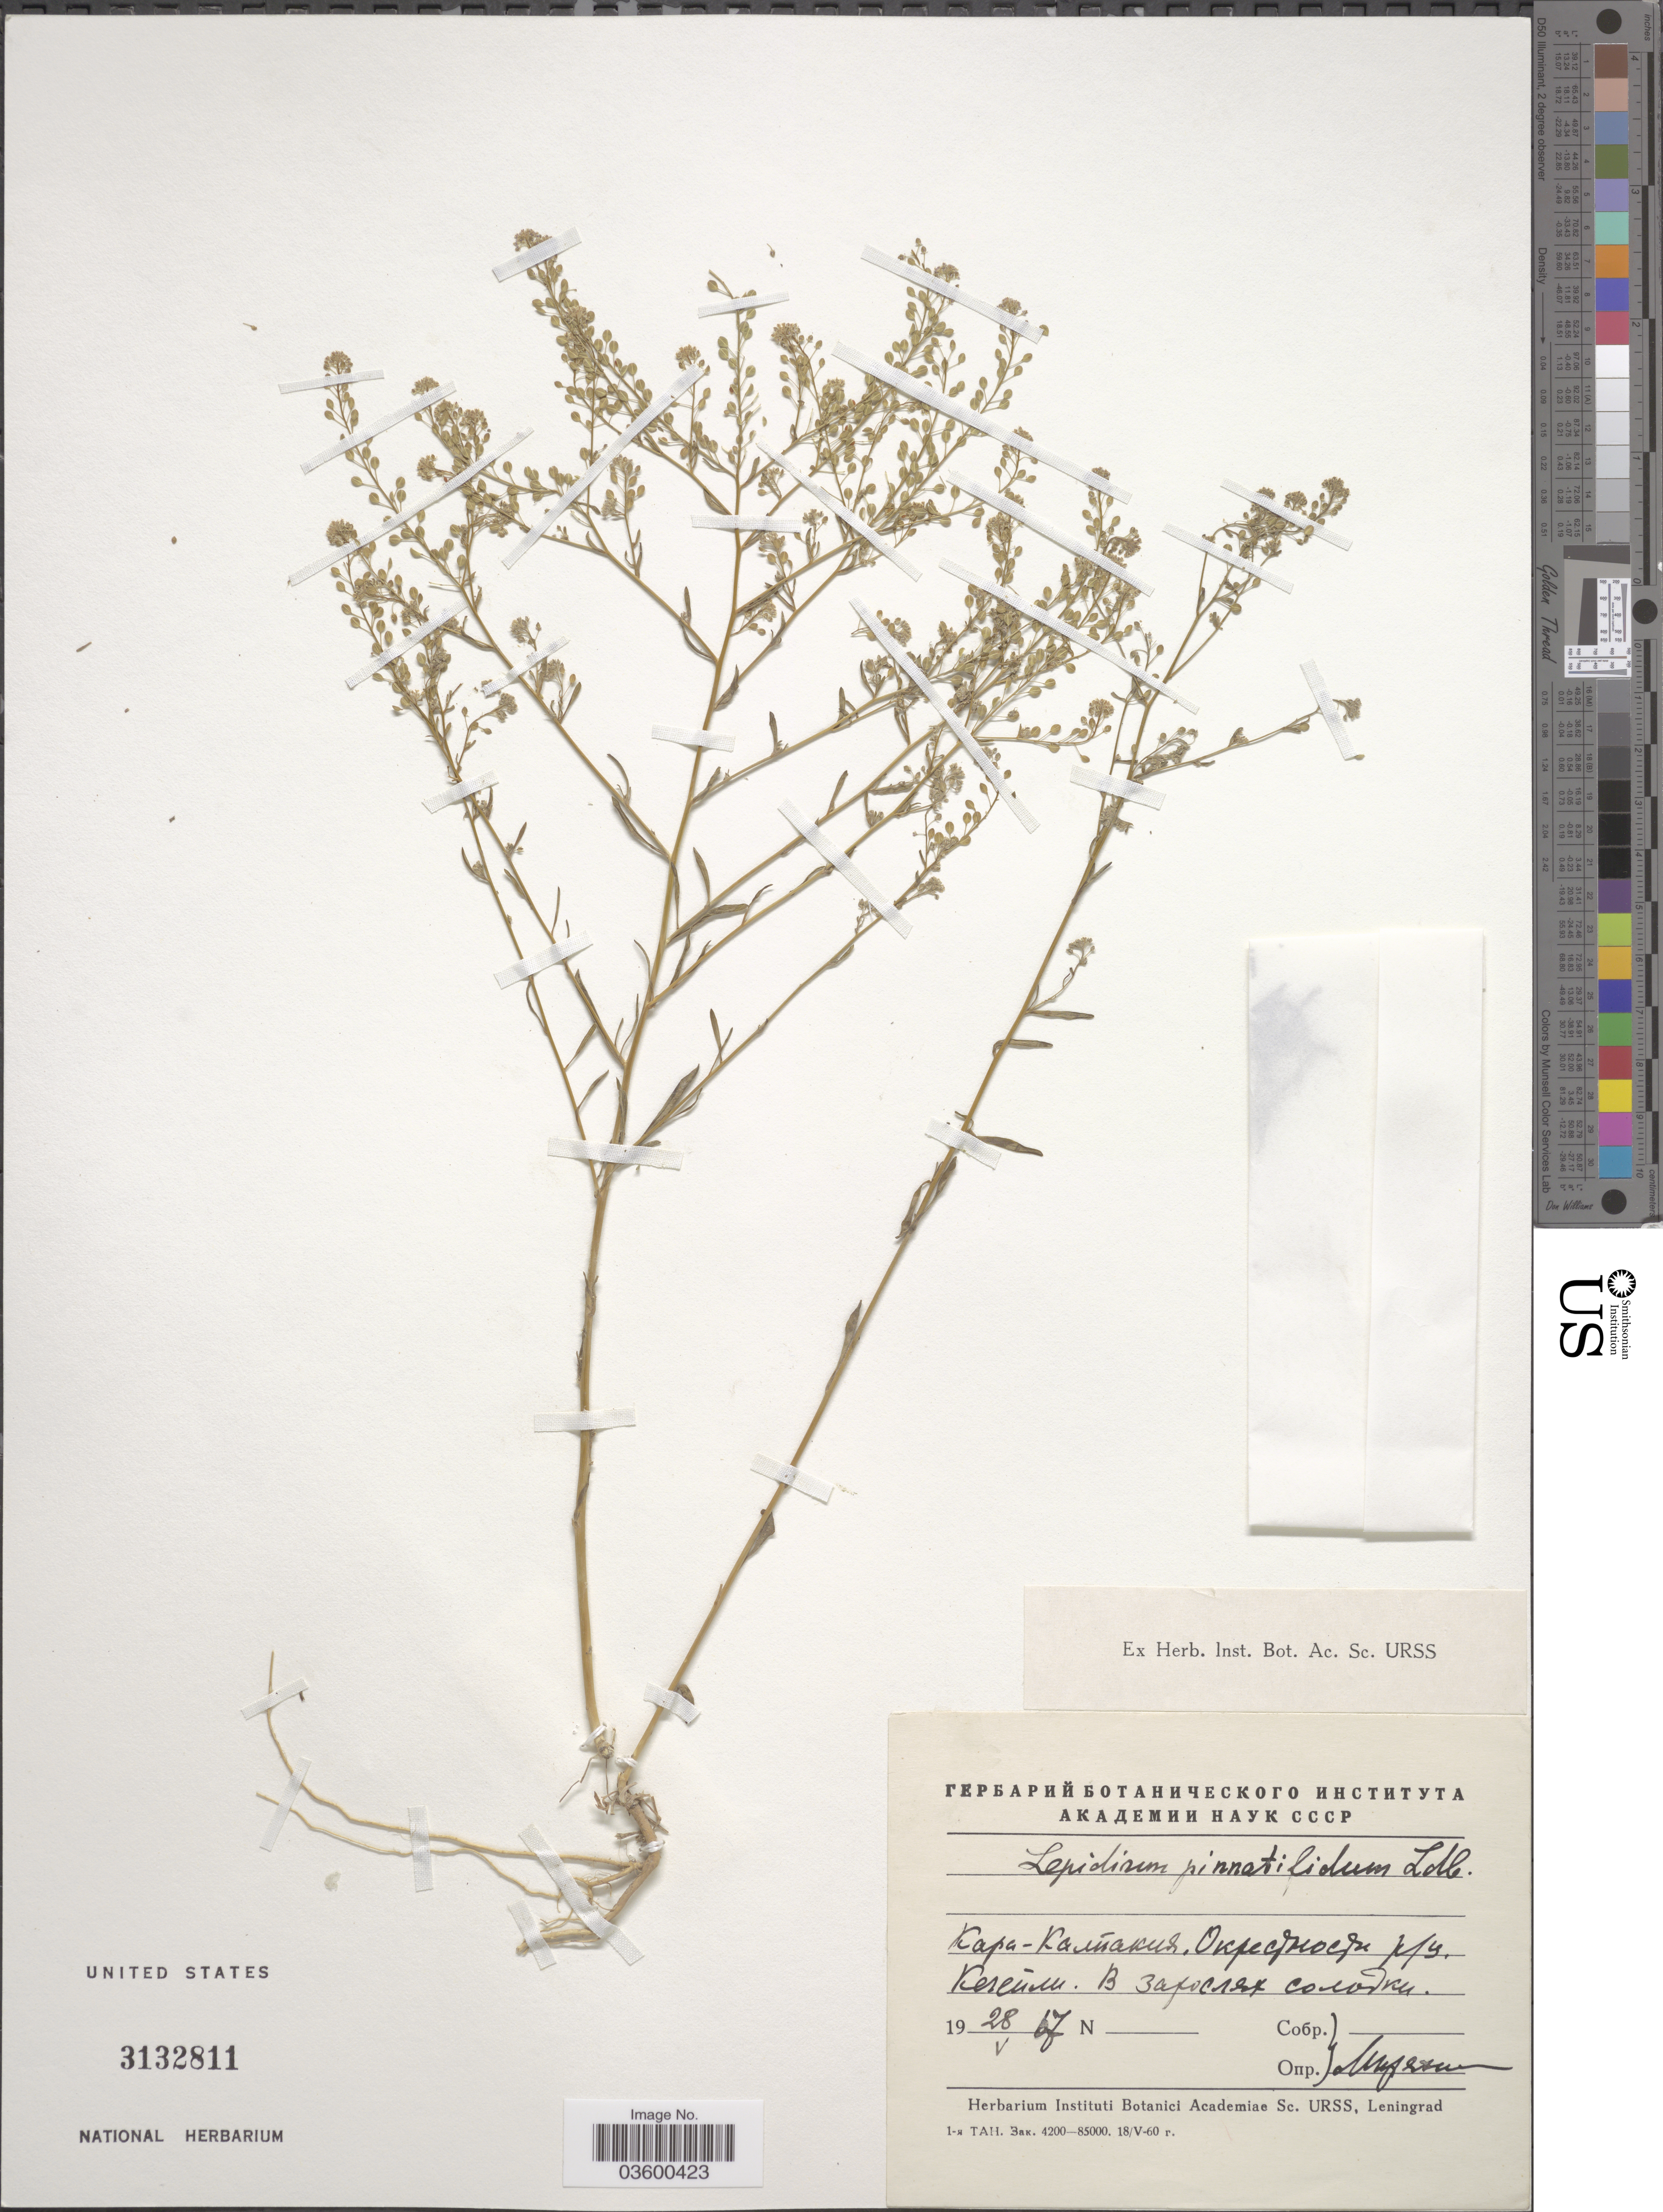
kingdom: Plantae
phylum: Tracheophyta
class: Magnoliopsida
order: Brassicales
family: Brassicaceae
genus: Lepidium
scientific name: Lepidium pinnatifidum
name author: Ledeb.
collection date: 1967-05-28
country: Uzbekistan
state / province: Qoraqalpog'iston Republikasi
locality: Vicinity of Kegeyli.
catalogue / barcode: US 3132811